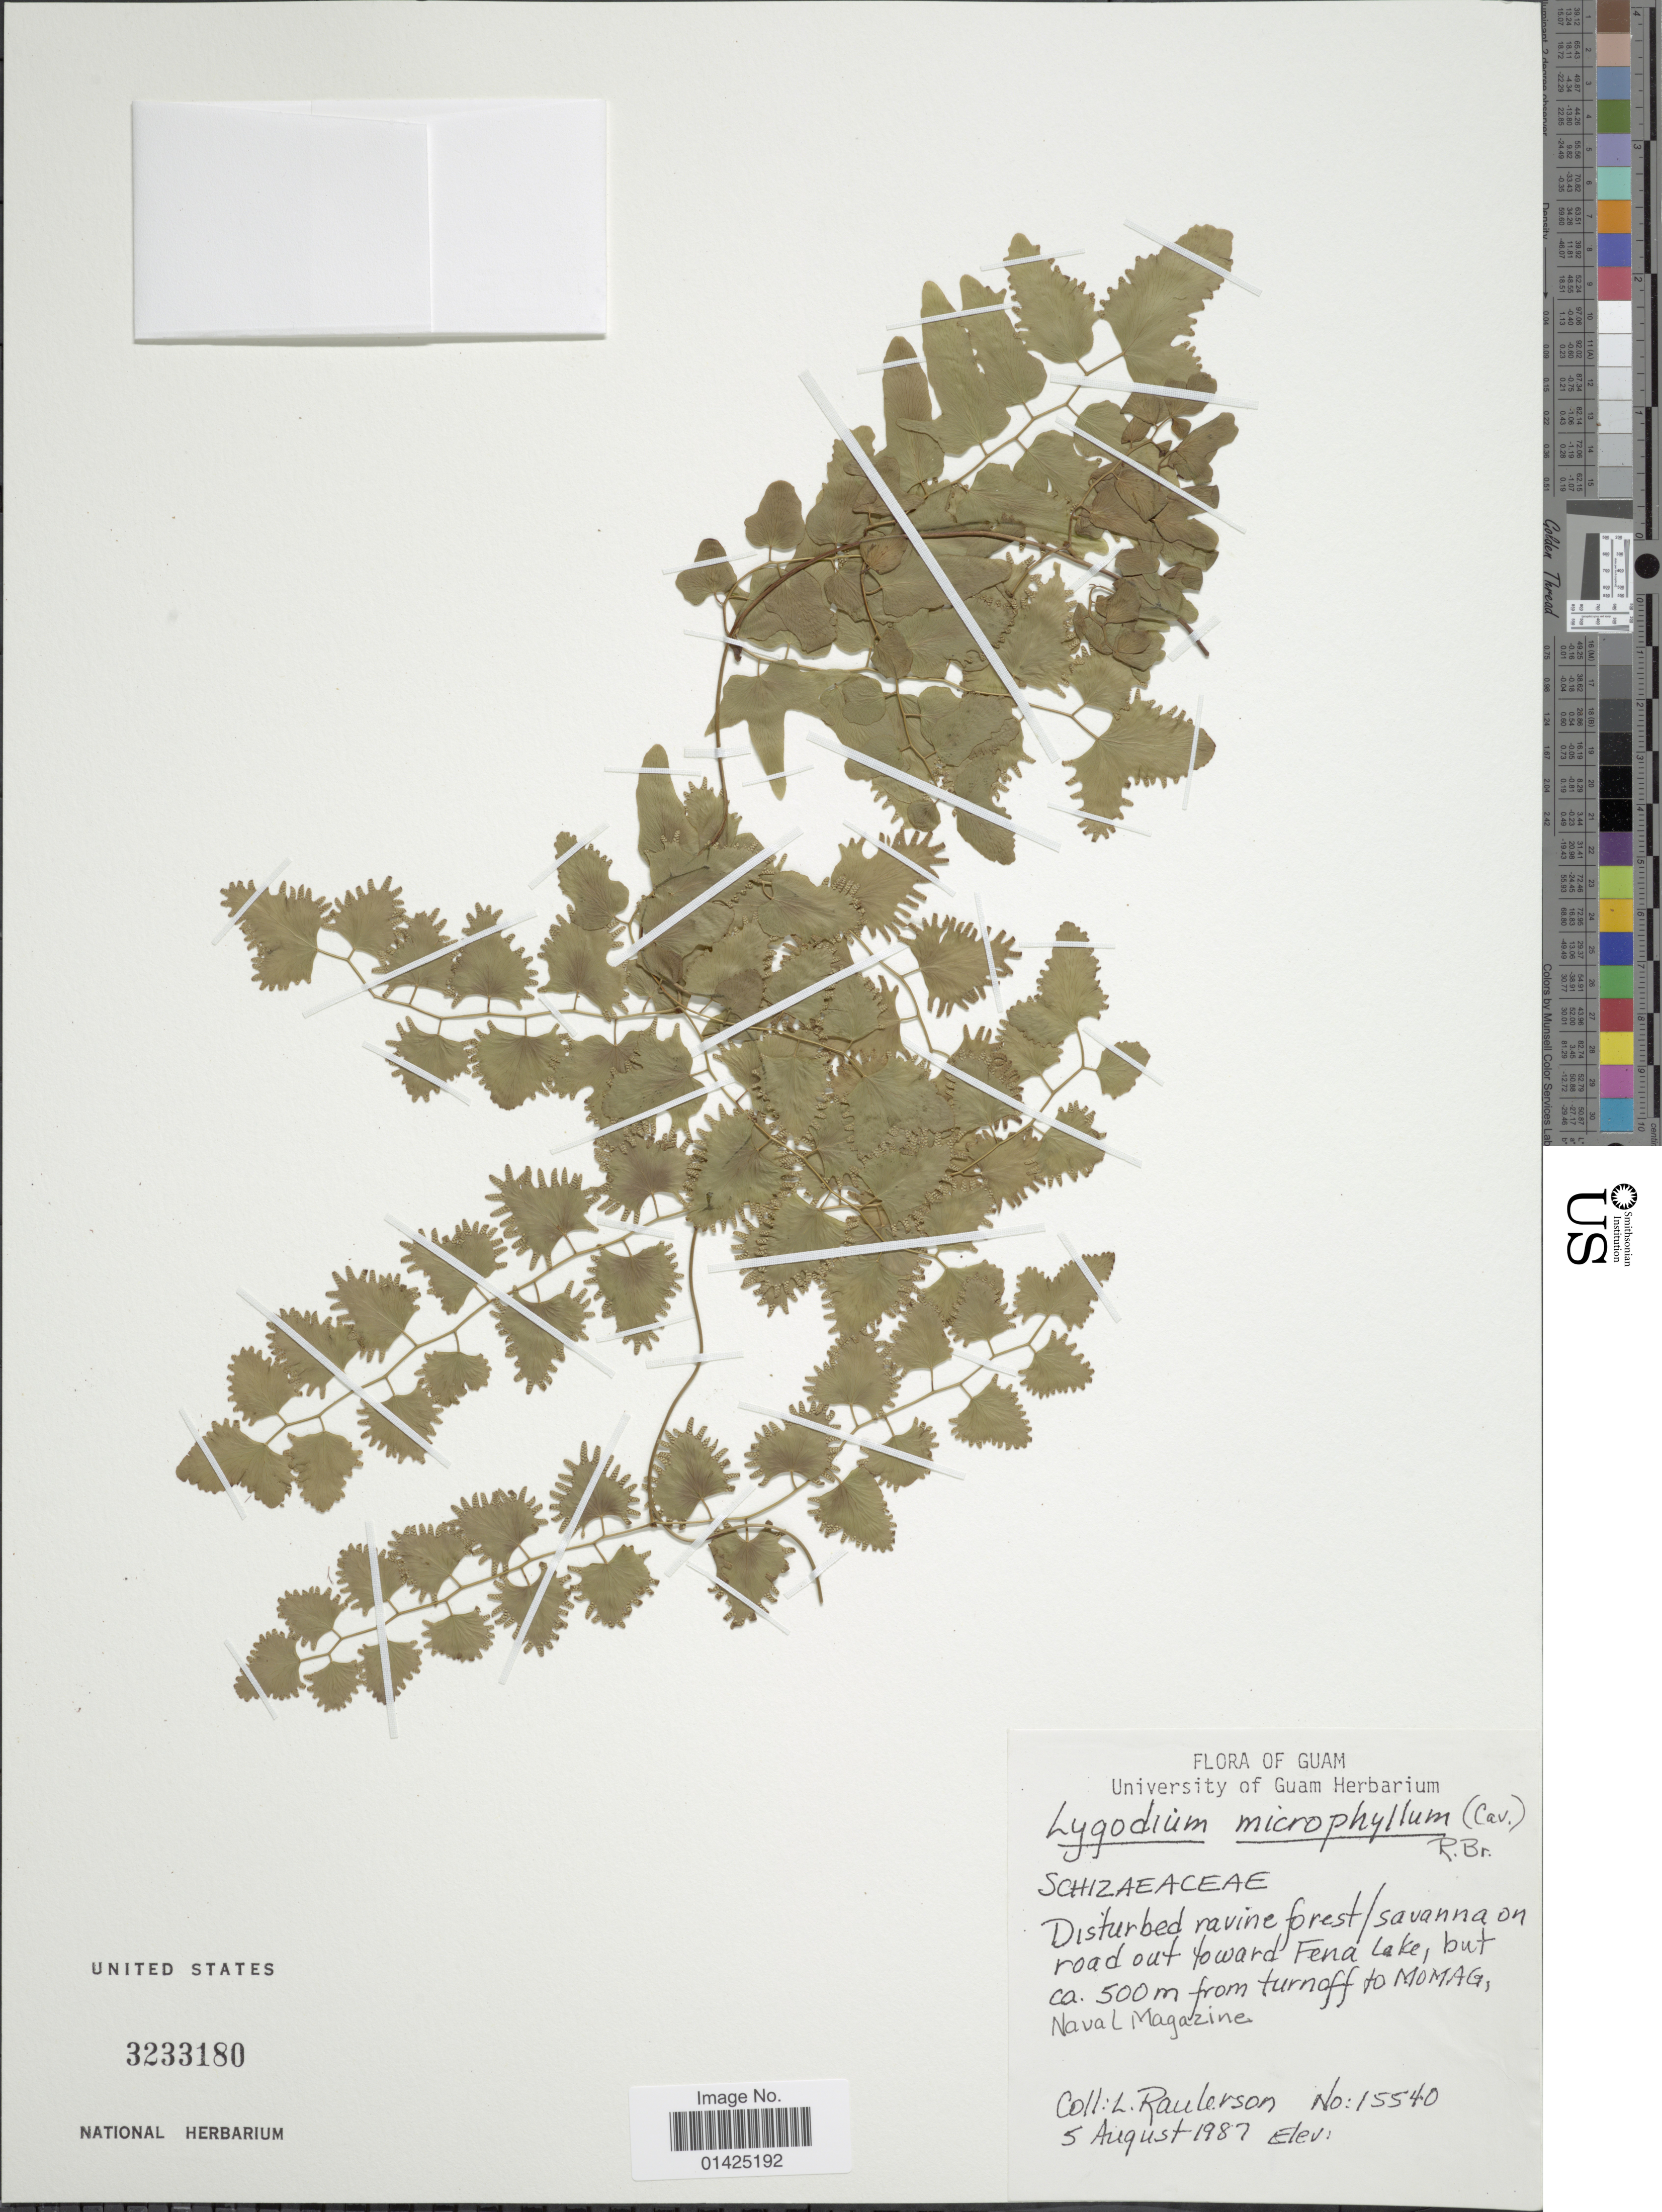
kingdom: Plantae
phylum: Tracheophyta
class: Polypodiopsida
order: Schizaeales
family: Lygodiaceae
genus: Lygodium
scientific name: Lygodium microphyllum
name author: (Cav.) R. Br.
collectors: L. Raulerson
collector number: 15540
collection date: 1987-08-05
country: Guam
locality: On road out foward Fena Lake, but ca. 500m from turnoff to Momag, Naval Magazine.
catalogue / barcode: US 3233180